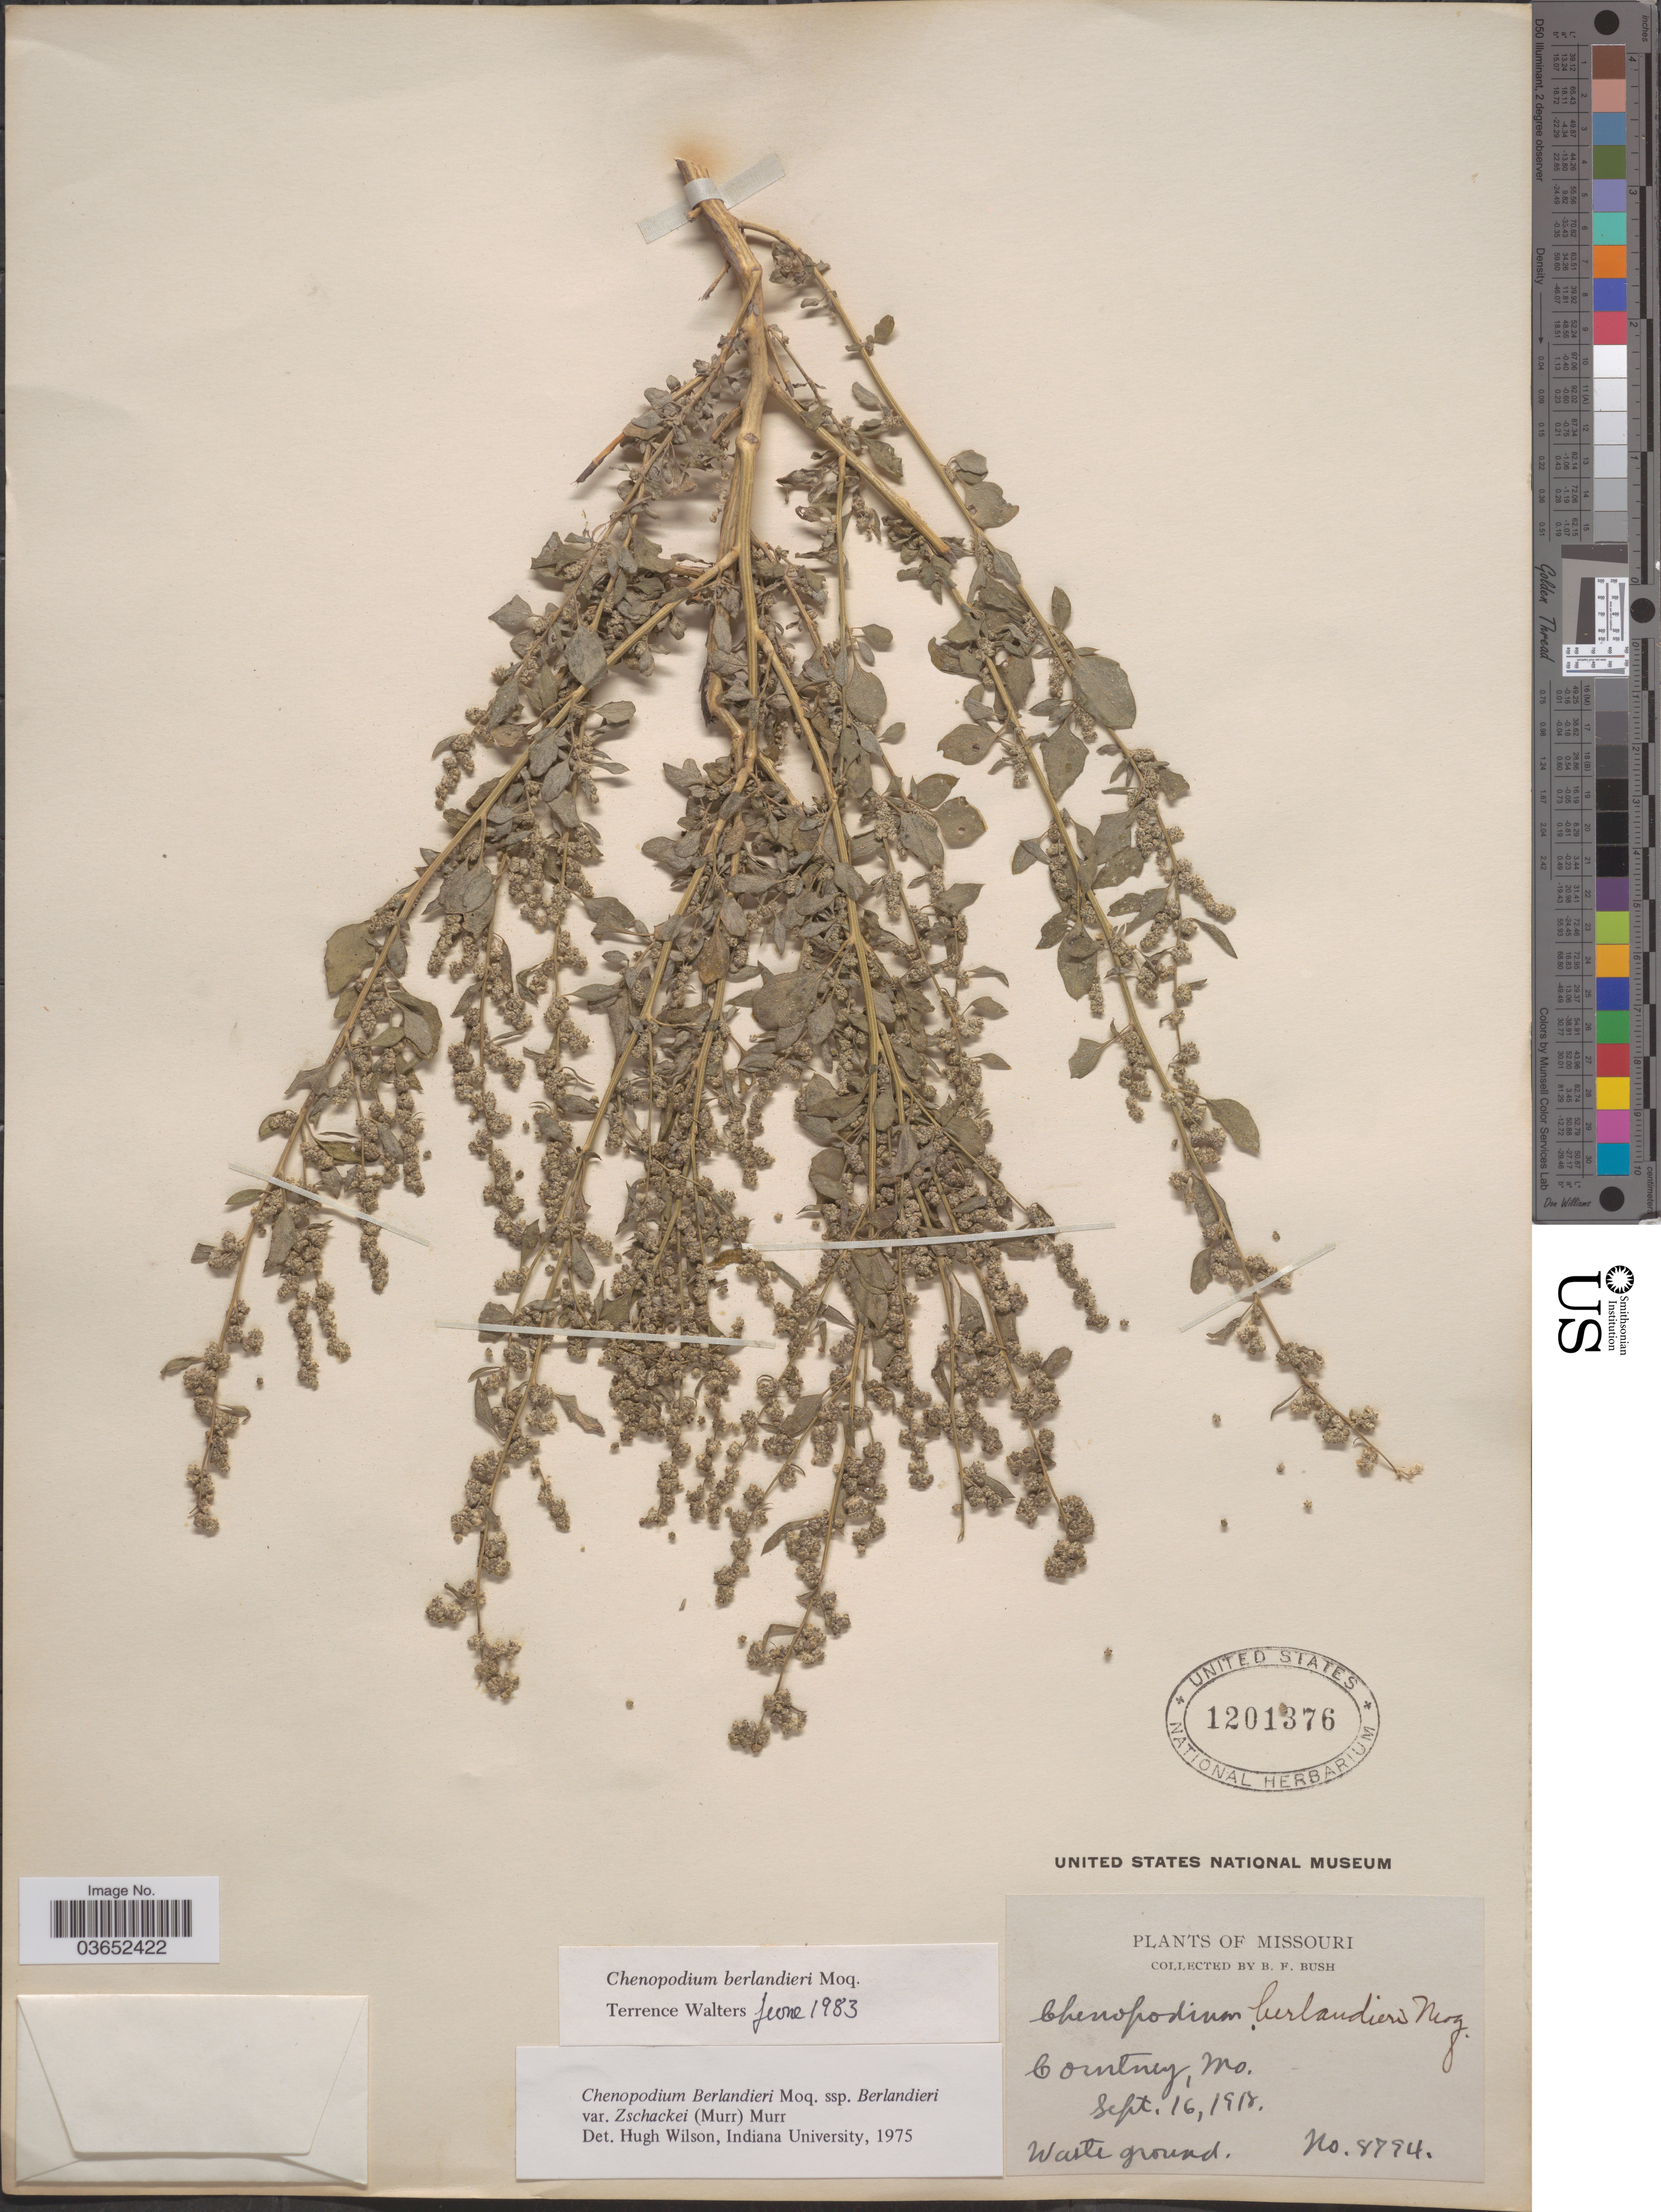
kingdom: Plantae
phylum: Tracheophyta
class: Magnoliopsida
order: Caryophyllales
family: Amaranthaceae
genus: Chenopodium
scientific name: Chenopodium berlandieri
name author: Moq.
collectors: B. F. Bush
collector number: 8794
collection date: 1918-09-16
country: United States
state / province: Missouri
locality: Courtney.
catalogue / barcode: US 1201376